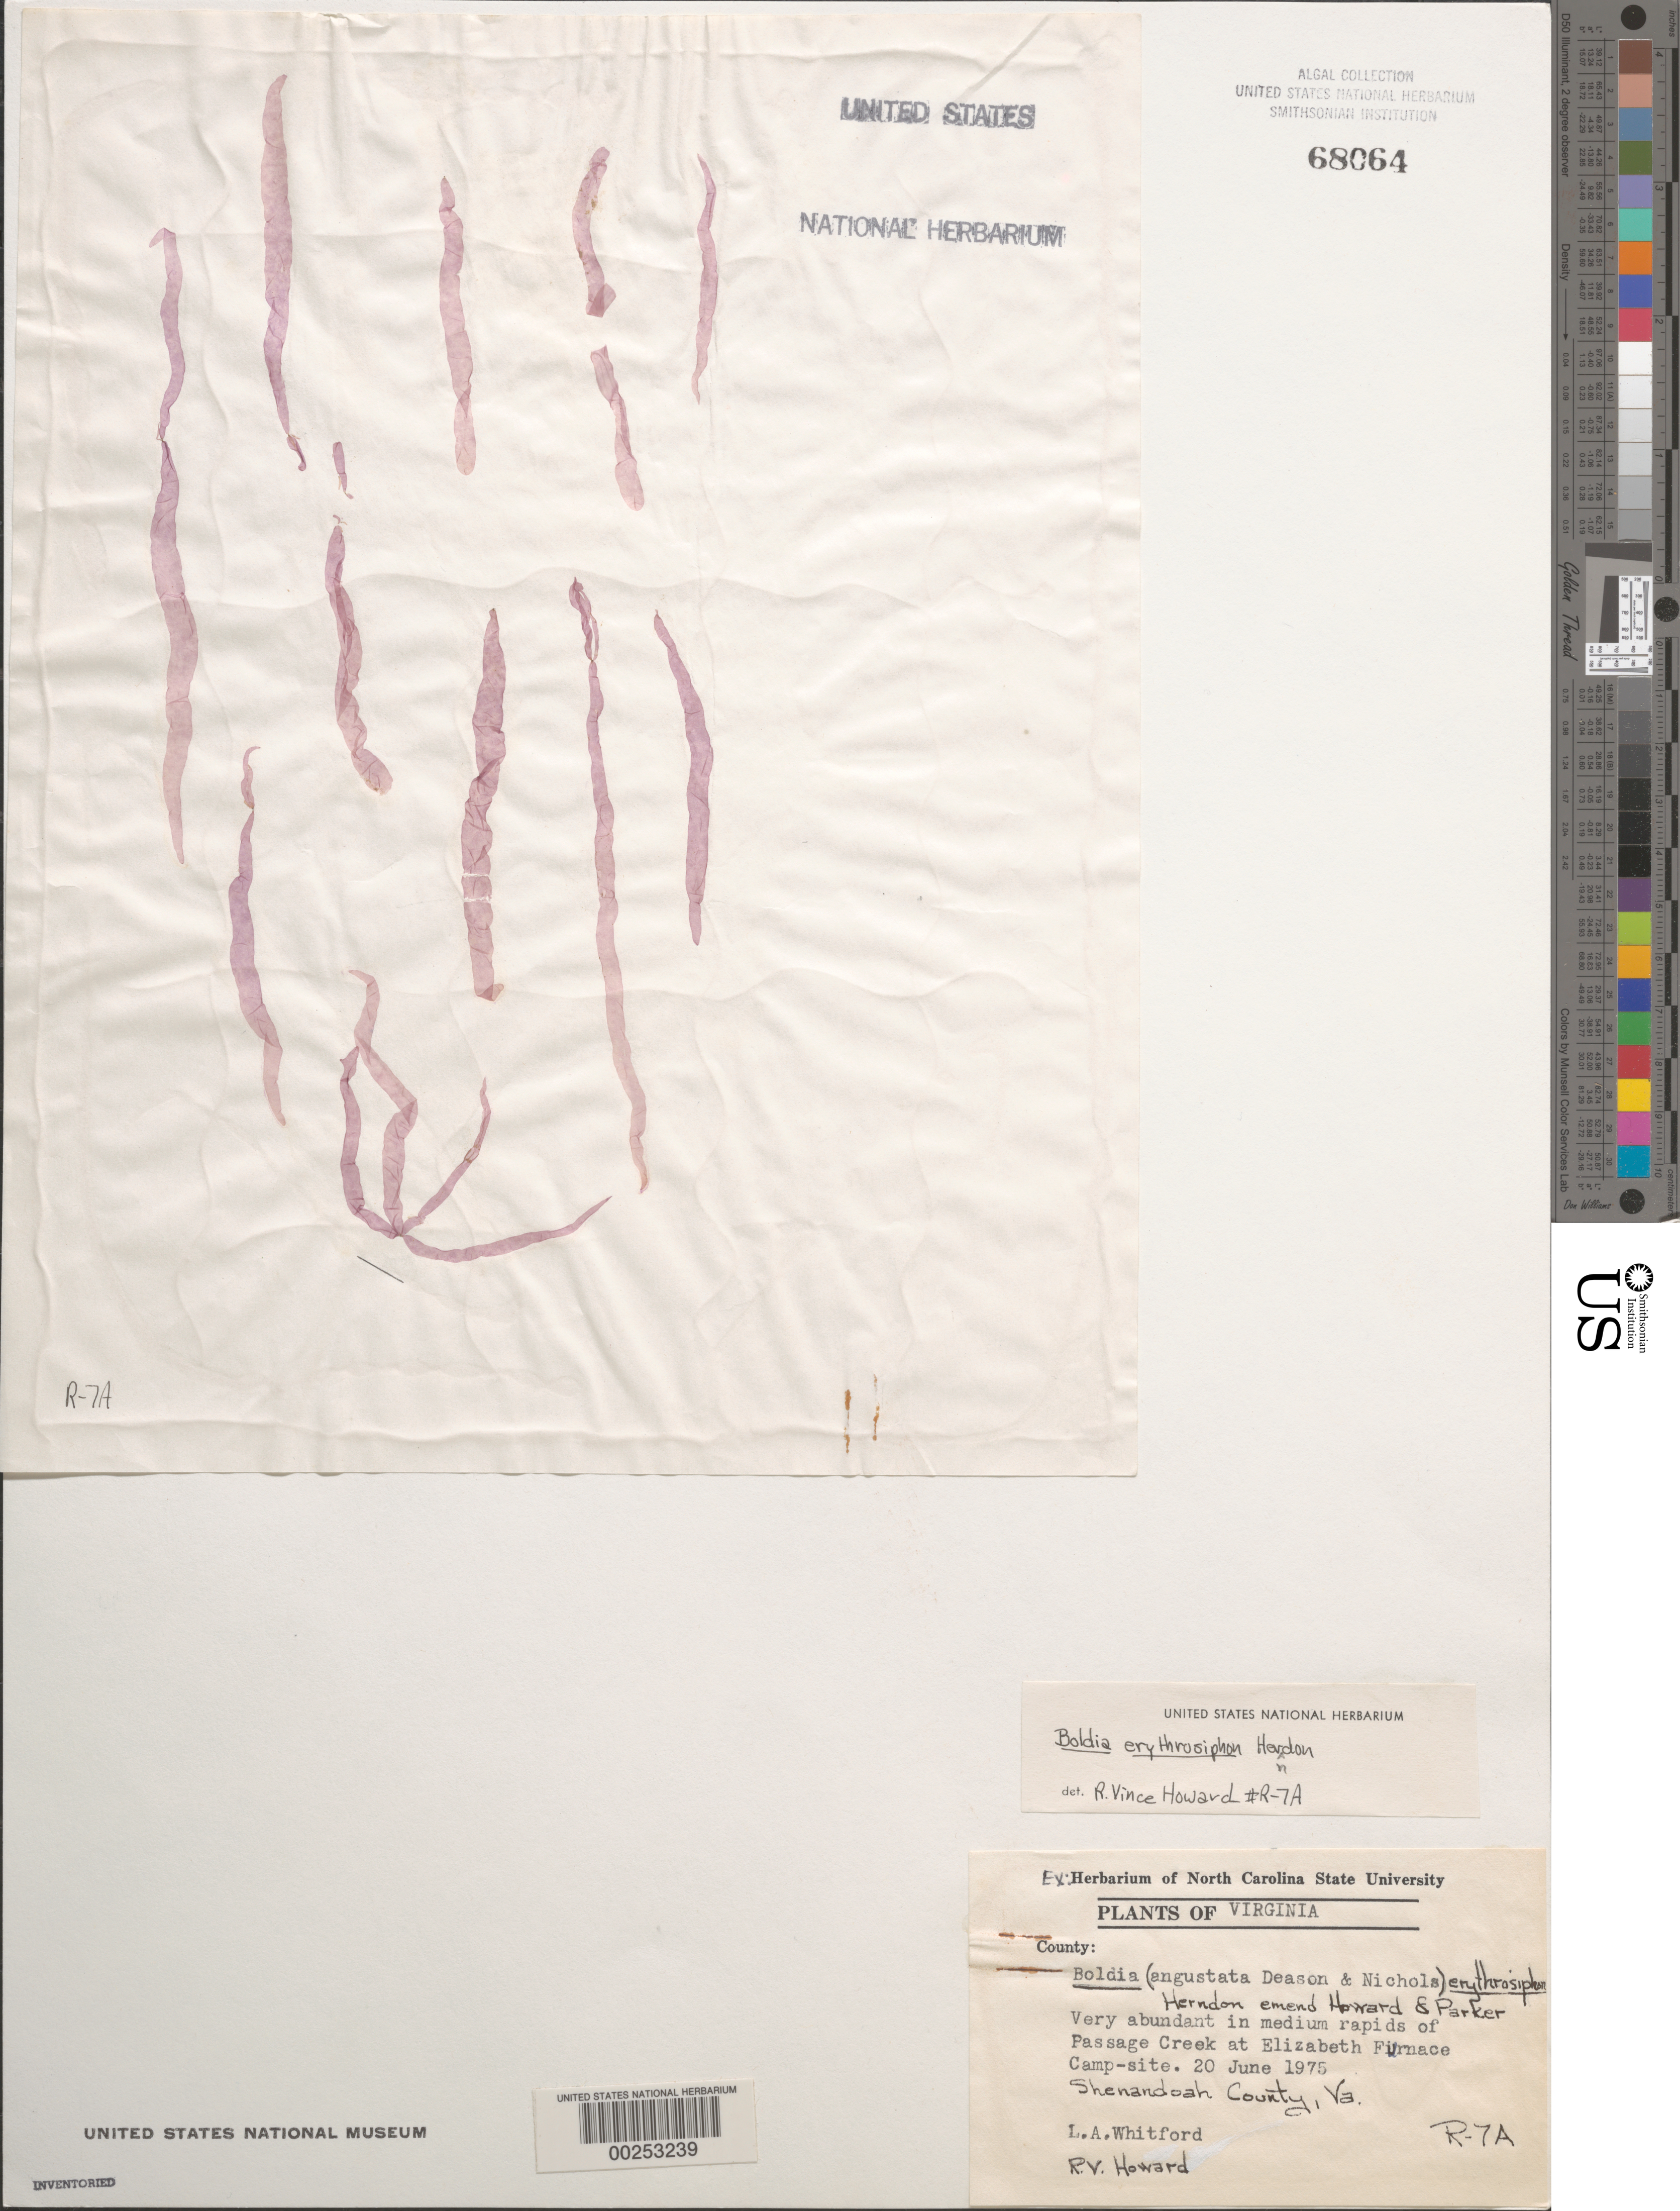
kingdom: Plantae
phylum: Rhodophyta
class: Compsopogonophyceae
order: Compsopogonales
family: Boldiaceae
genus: Boldia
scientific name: Boldia erythrosiphon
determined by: Howard, R. V.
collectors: L. Whitford & R. Howard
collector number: R-7A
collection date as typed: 20 Jun 1975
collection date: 1975-06-20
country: United States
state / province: Virginia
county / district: Shenandoah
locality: Passage Creek, medium rapids, Elizabeth Furnace campsite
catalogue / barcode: US 68064